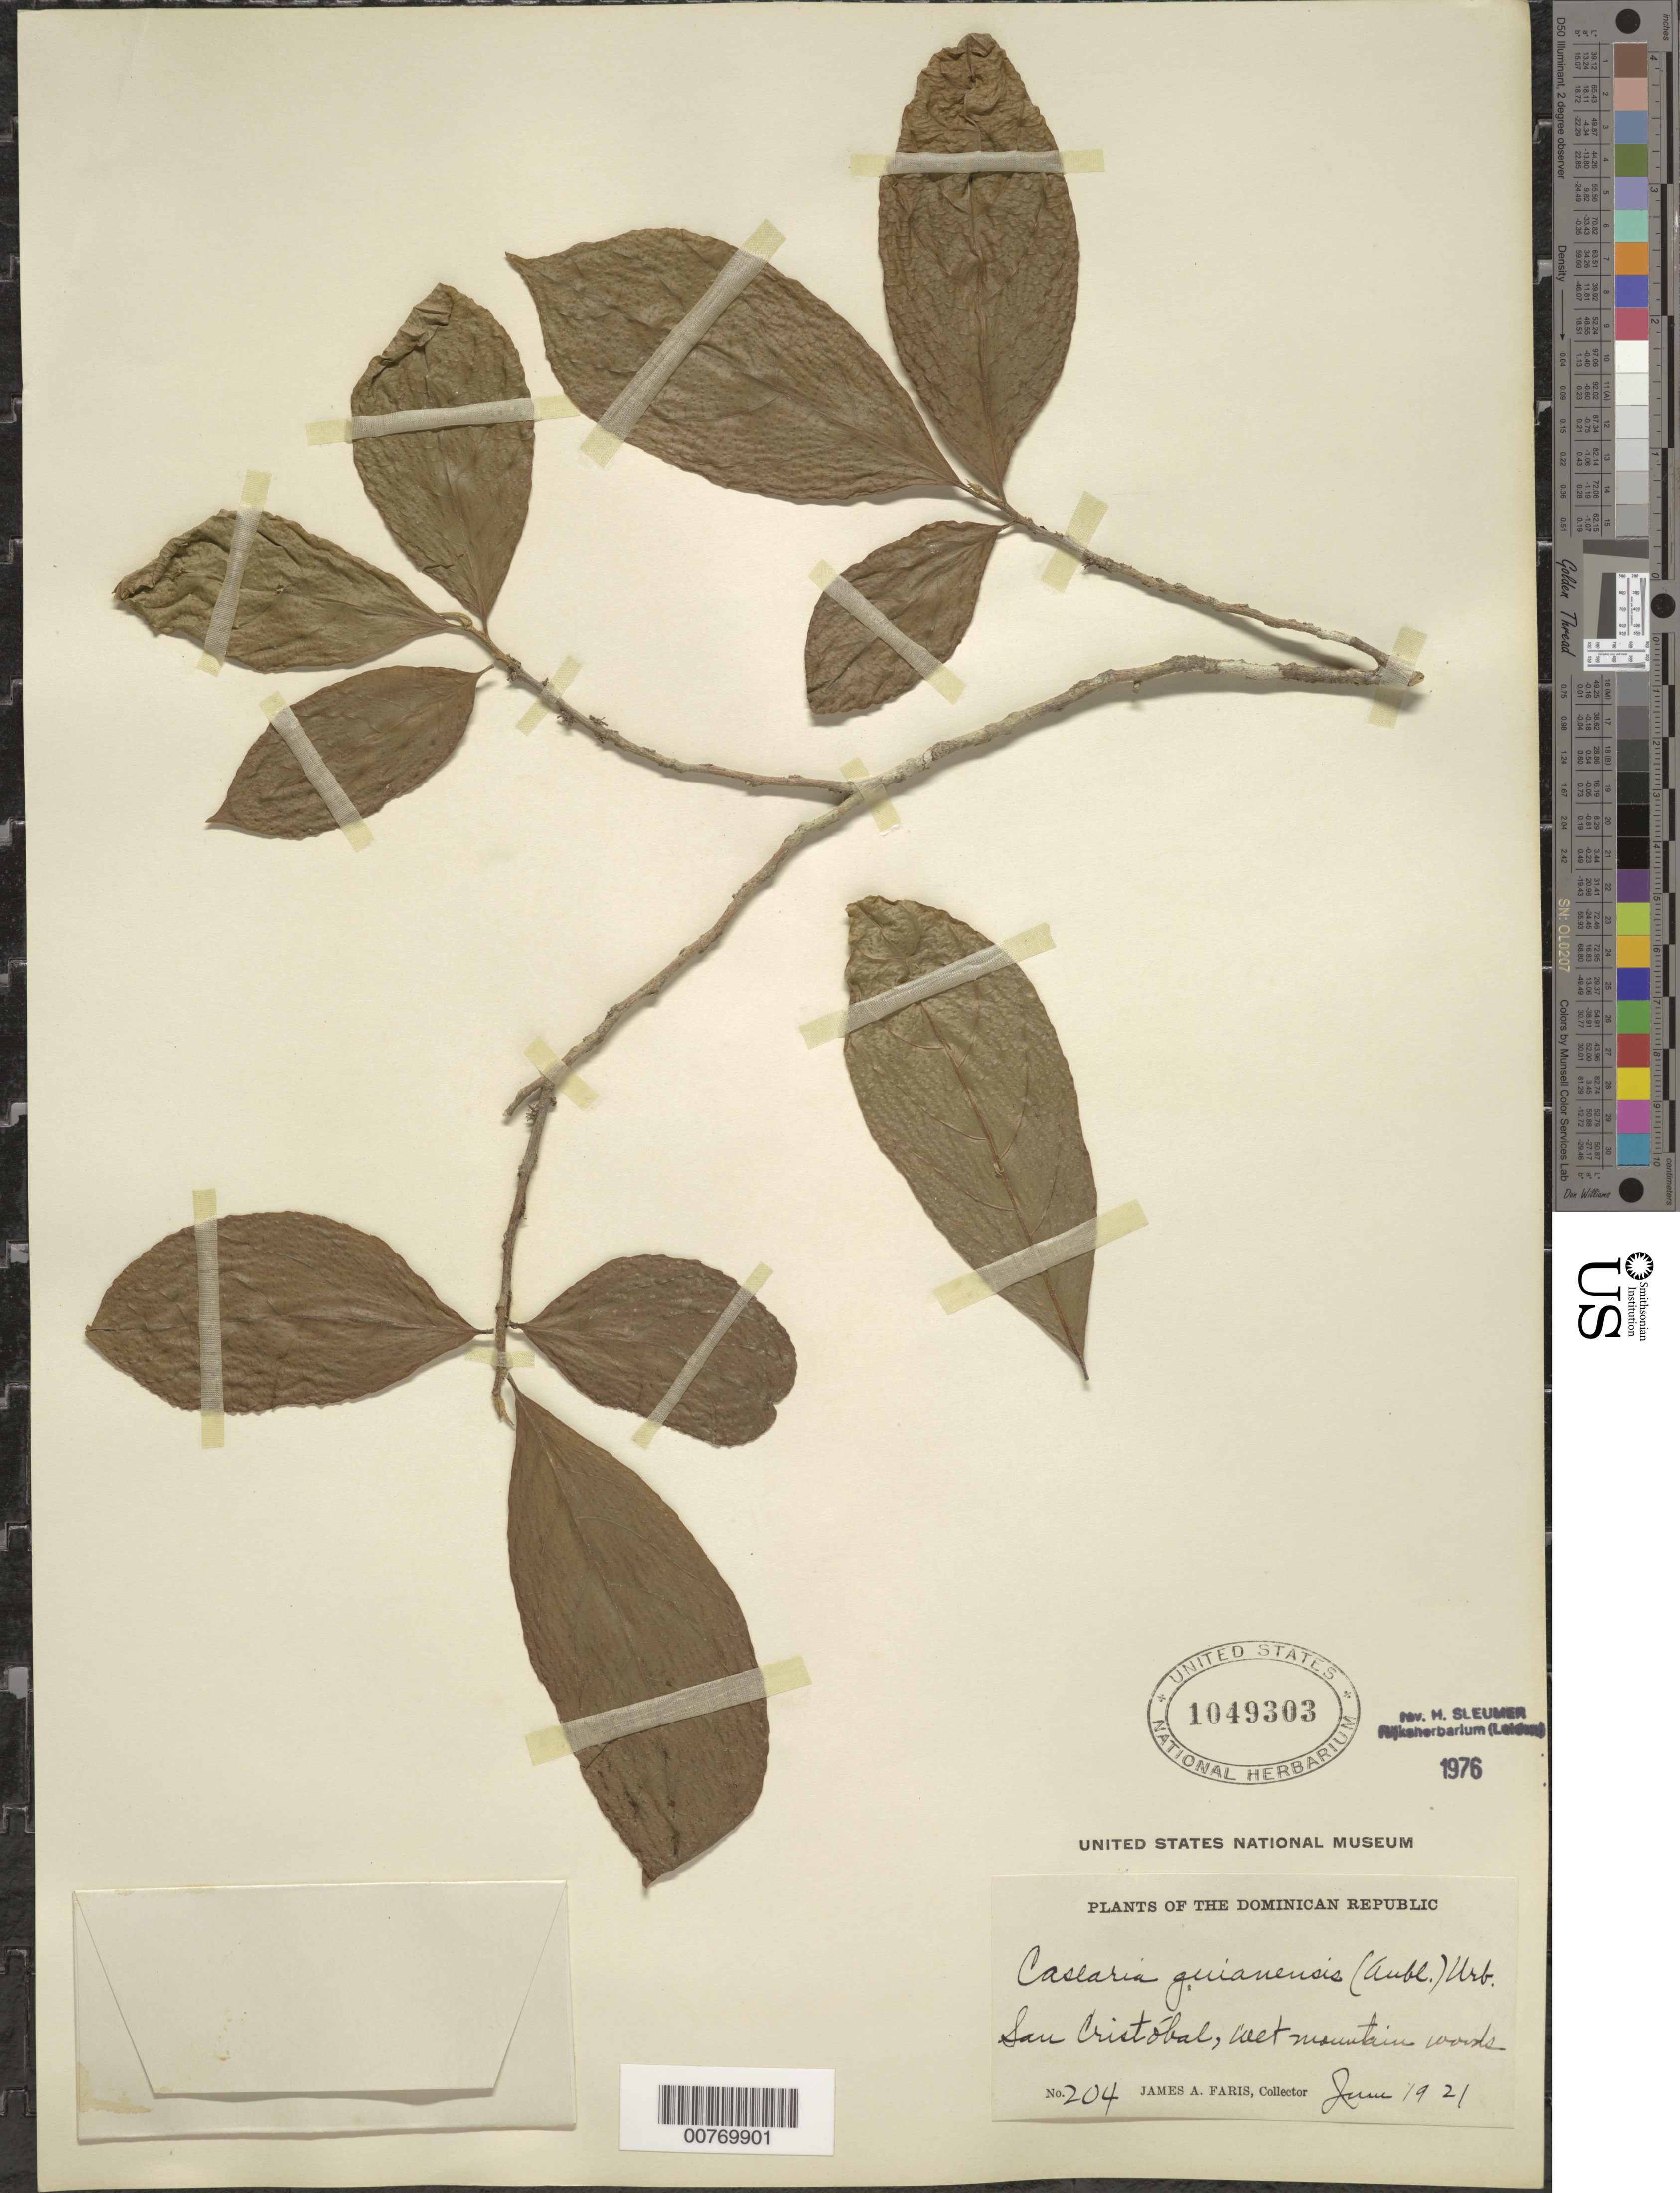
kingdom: Plantae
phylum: Tracheophyta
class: Magnoliopsida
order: Malpighiales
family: Salicaceae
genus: Casearia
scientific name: Casearia guianensis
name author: (Aubl.) Urb.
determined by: Sleumer, H. O.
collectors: J. Faris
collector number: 204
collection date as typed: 19 Jun 1910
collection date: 1910-06-19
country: Dominican Republic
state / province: San Cristóbal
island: Hispaniola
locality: San Cristóbal.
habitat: Wet mountain woods.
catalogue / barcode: US 1049303